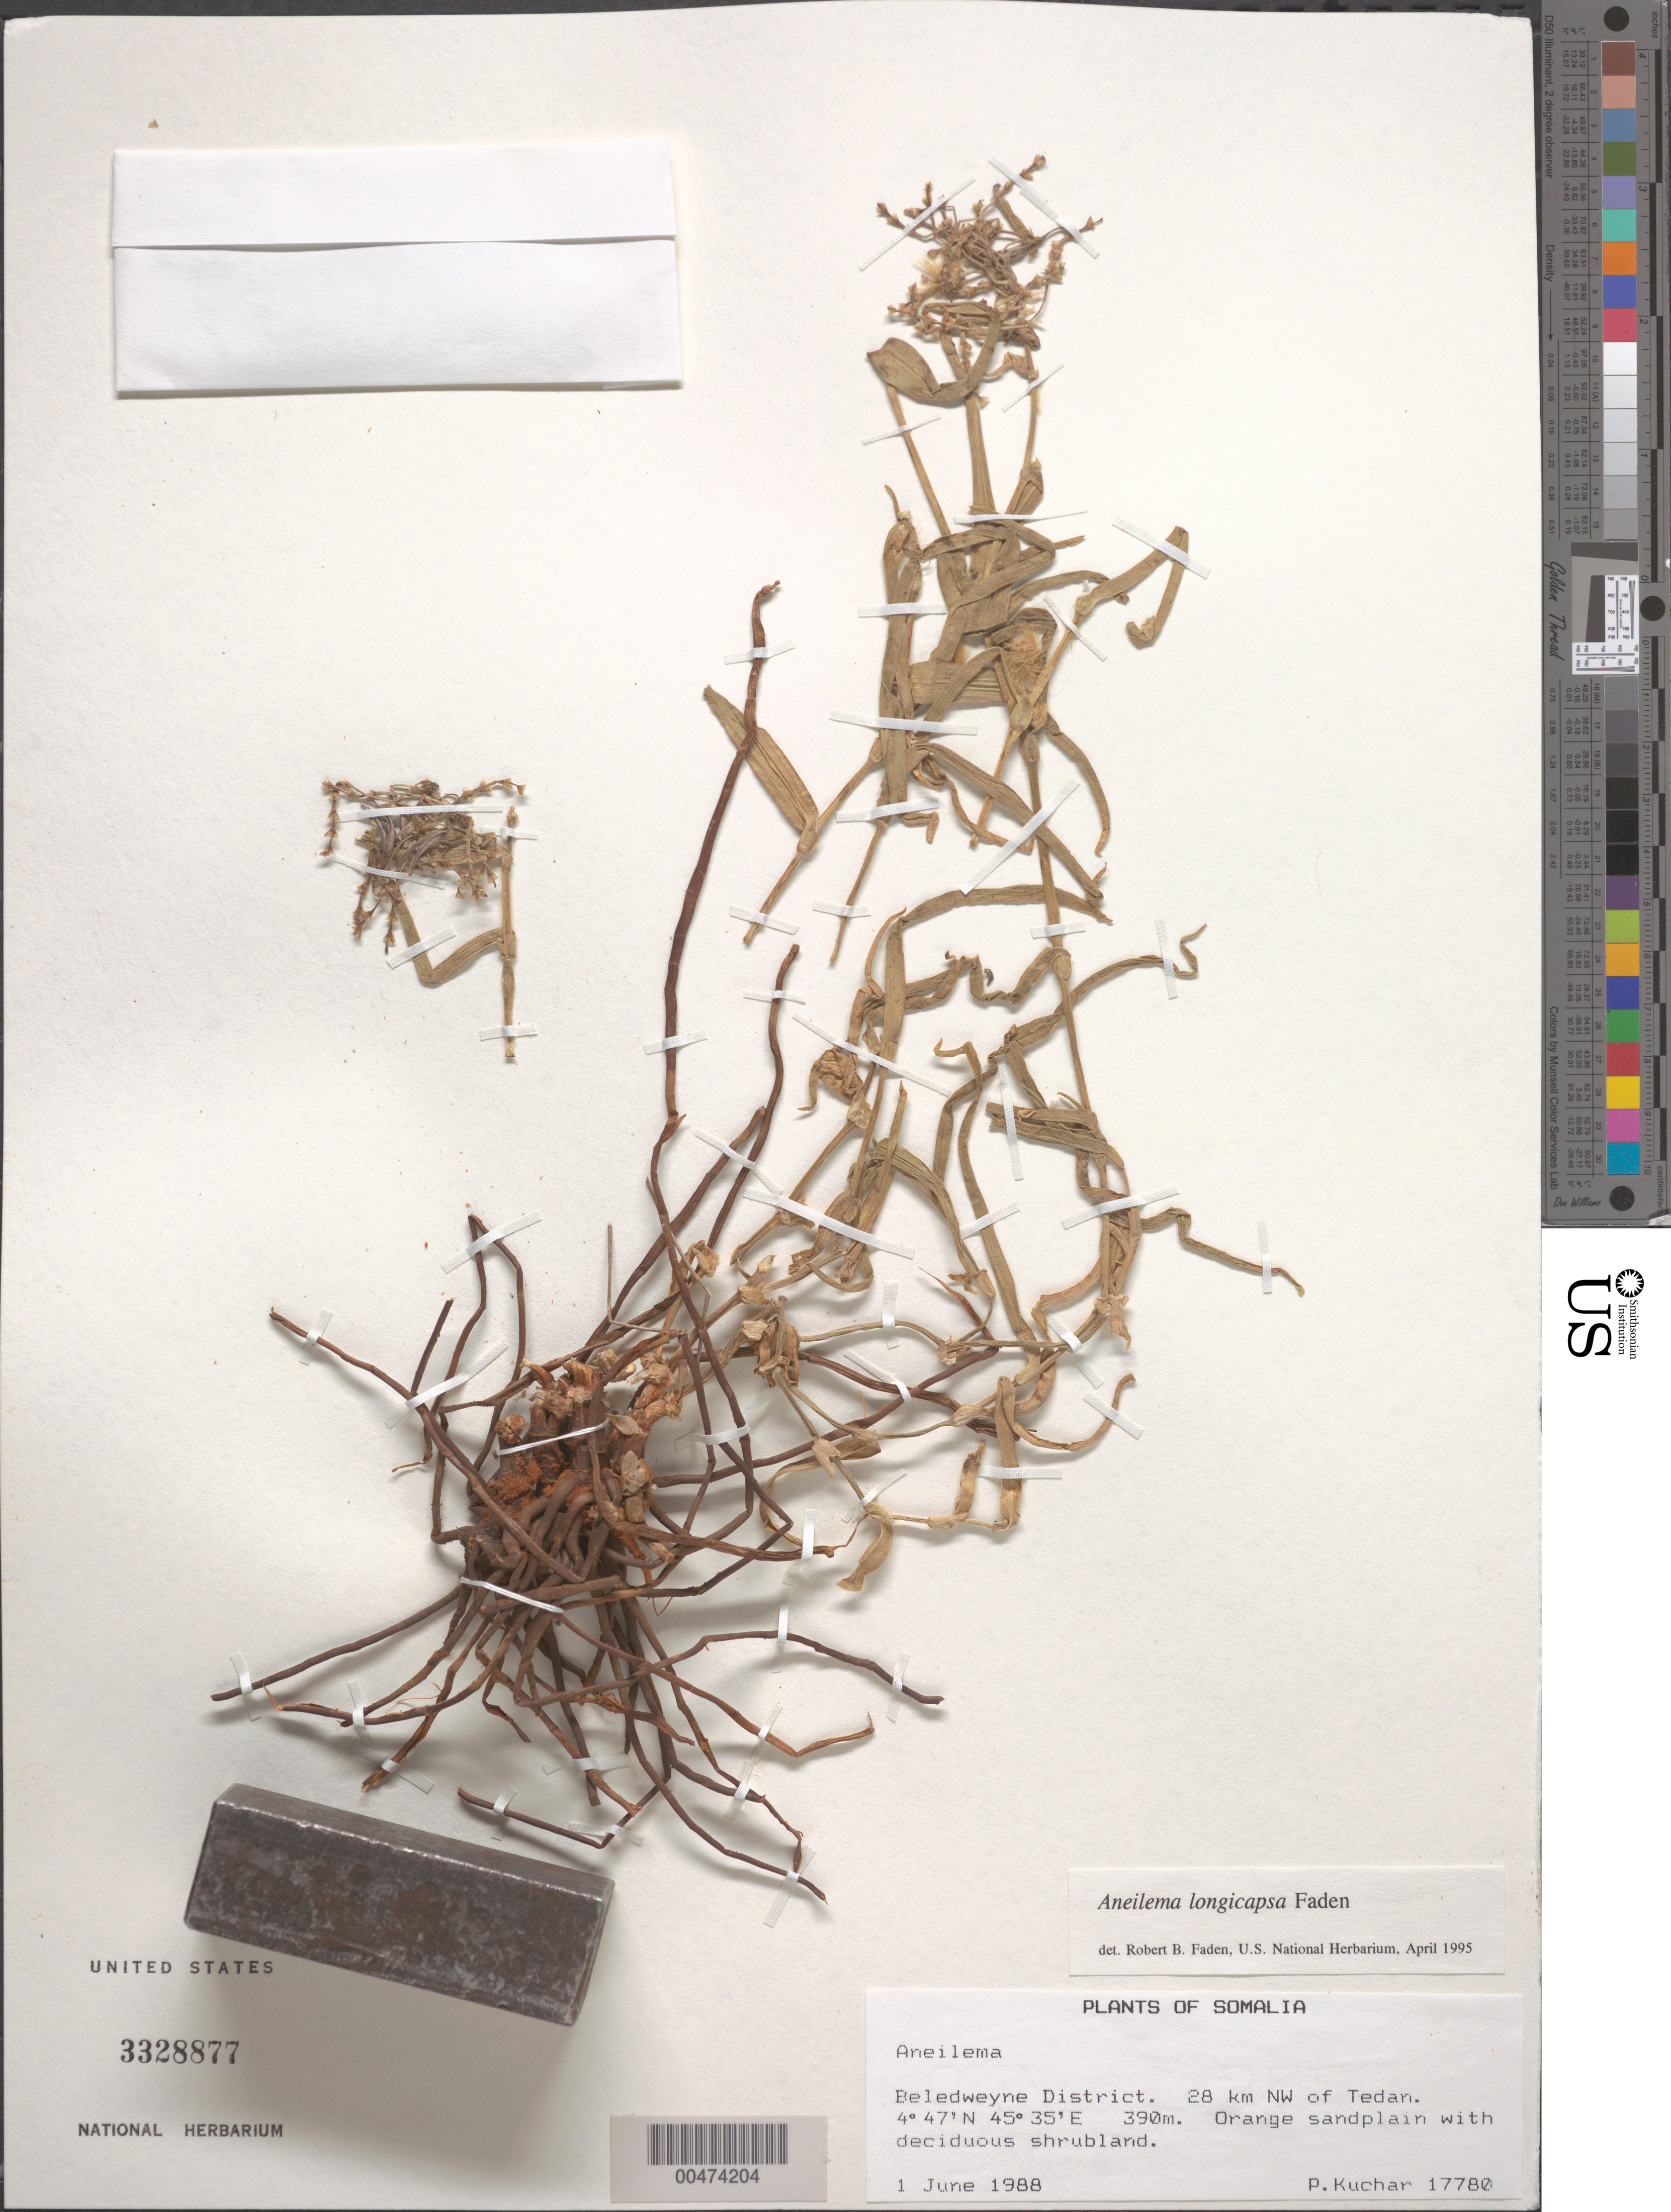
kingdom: Plantae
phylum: Tracheophyta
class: Liliopsida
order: Commelinales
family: Commelinaceae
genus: Aneilema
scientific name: Aneilema longicapsa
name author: Faden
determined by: Faden, Robert B., (US), Smithsonian Institution - National Museum of Natural History (UNITED STATES)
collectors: P. Kuchar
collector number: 17780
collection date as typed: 01 Jun 1988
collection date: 1988-06-01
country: Somalia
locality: Beledweyne district, nw of tedan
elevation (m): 390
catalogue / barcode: US 3328877